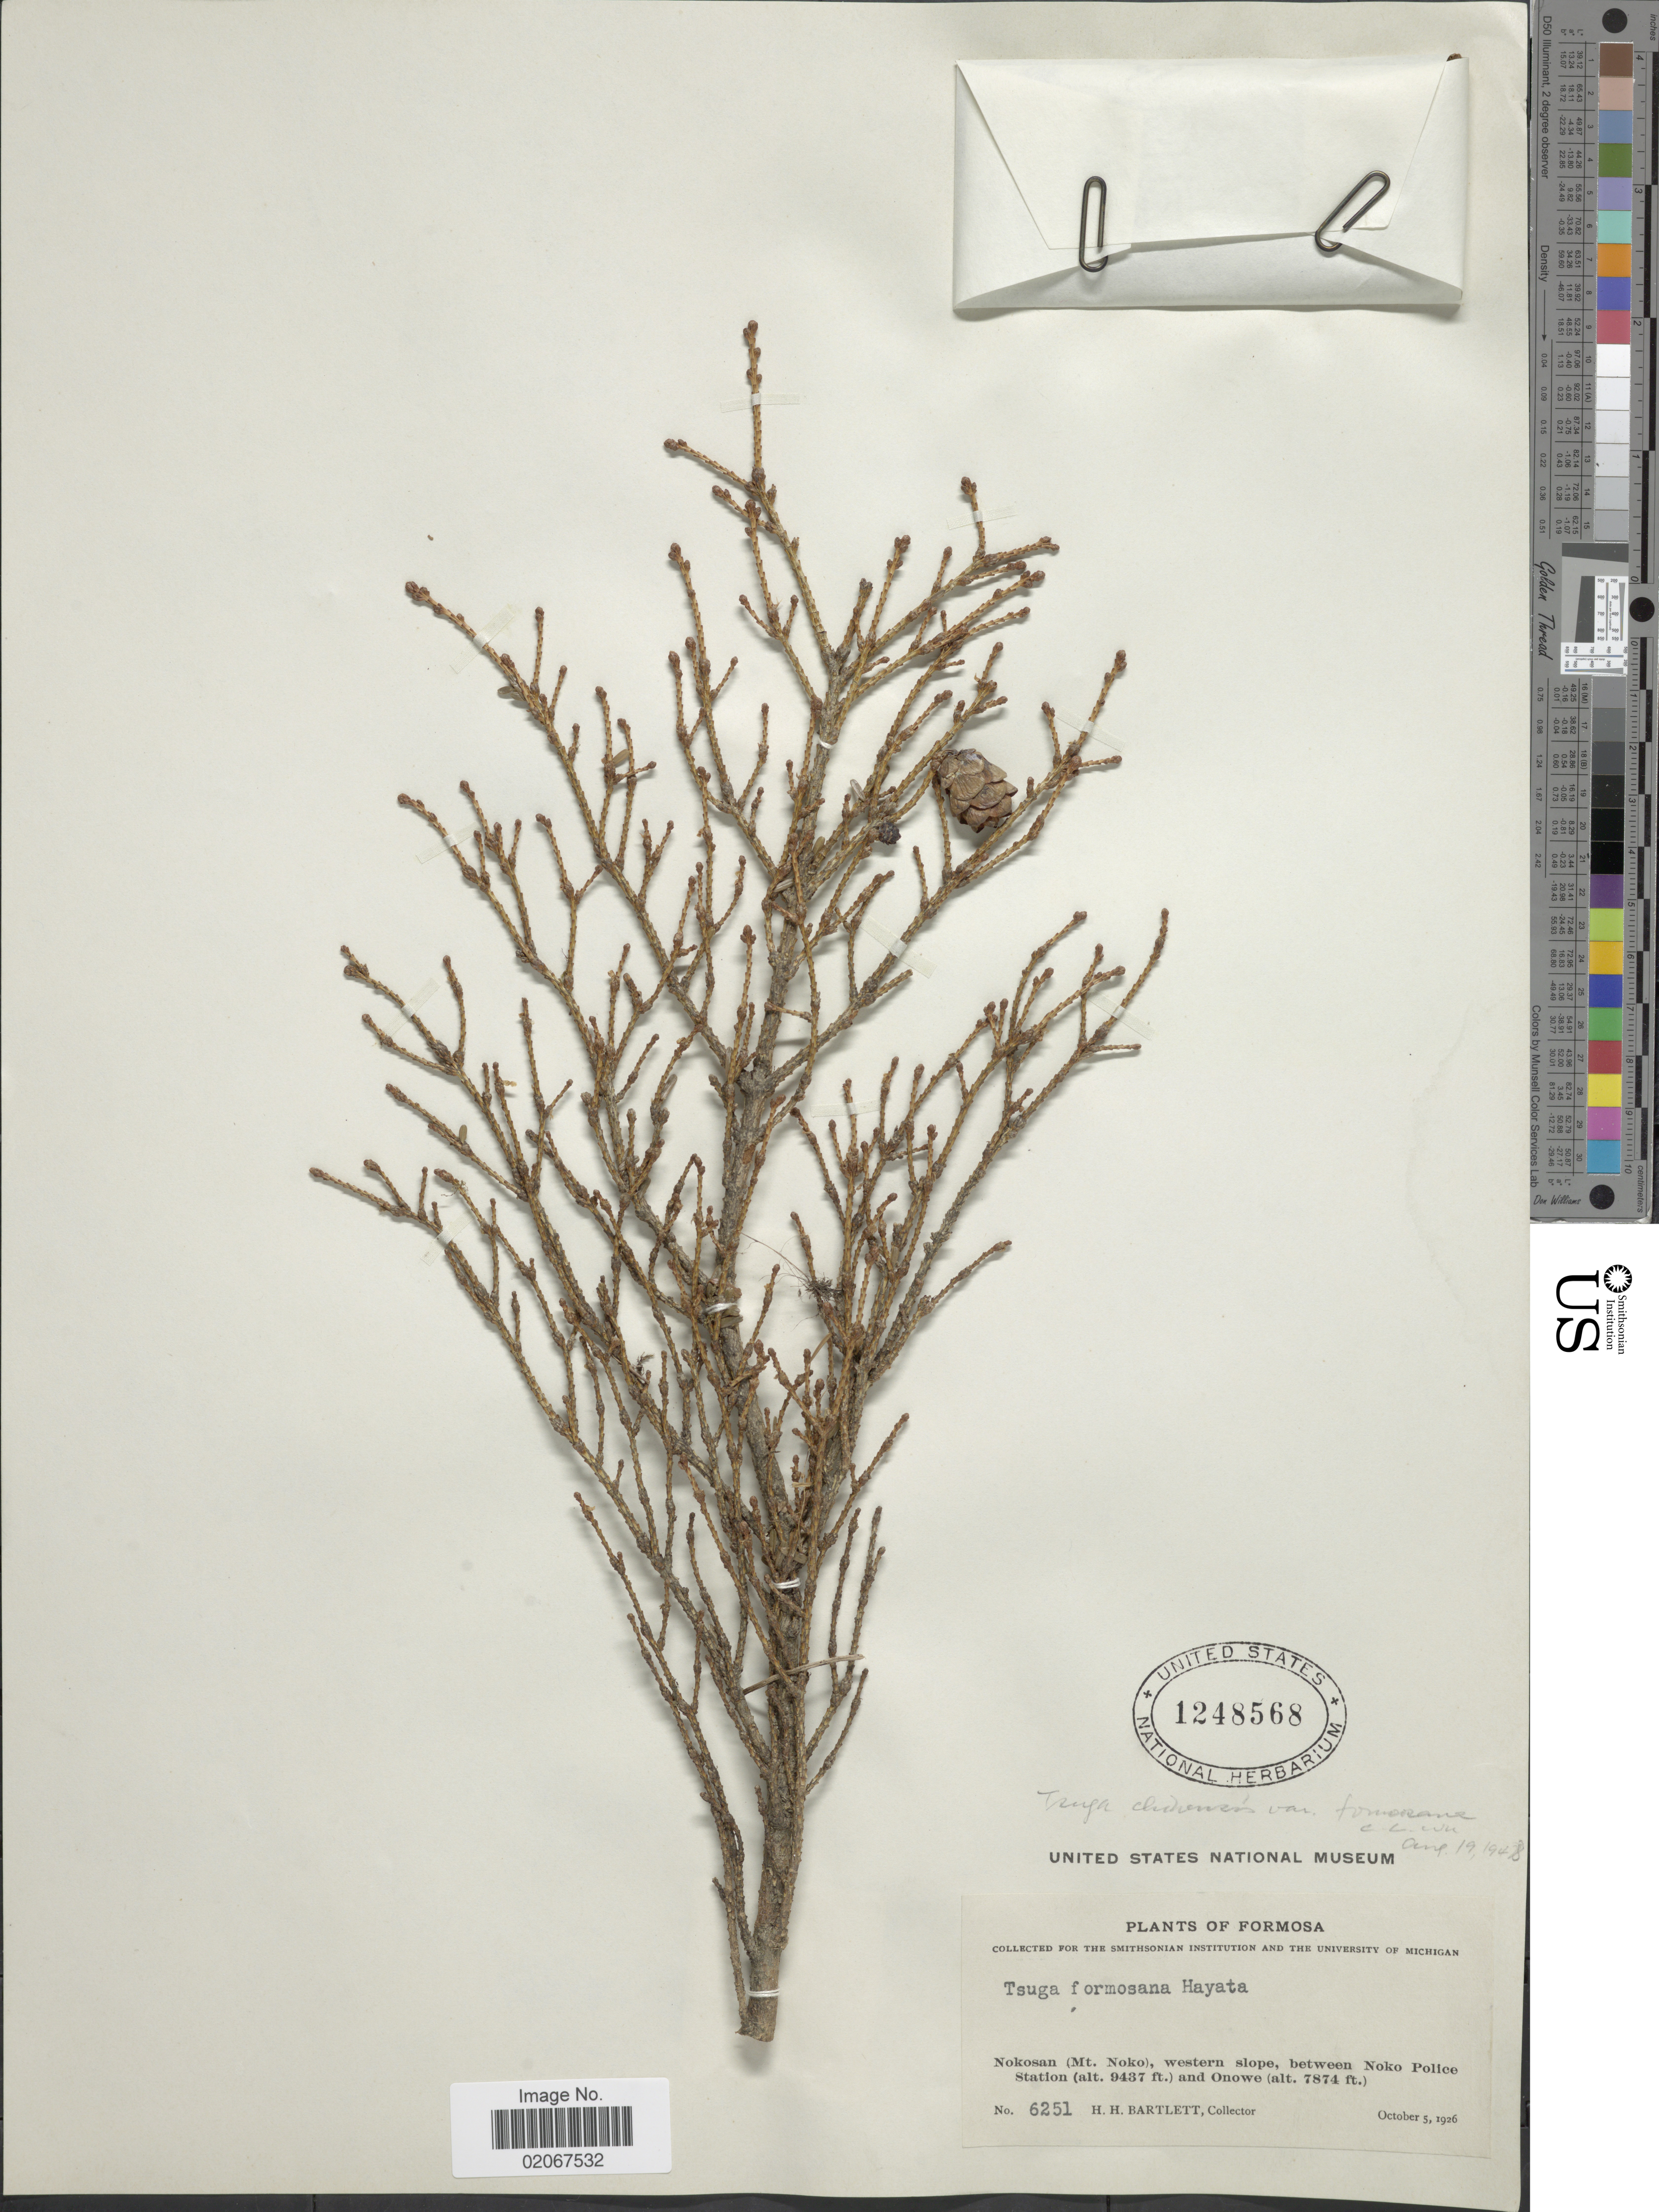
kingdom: Plantae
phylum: Tracheophyta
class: Pinopsida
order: Pinales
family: Pinaceae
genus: Tsuga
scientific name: Tsuga chinensis var. formosana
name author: (Hayata) H.L. Li & Keng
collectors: H. H. Bartlett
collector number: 6251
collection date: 1926-10-05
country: Taiwan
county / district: Hualien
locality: Formosa. Nokosan (Mt. Noko), western slope, between Noko Police Station and Onowe.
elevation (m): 2400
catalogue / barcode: US 1248568